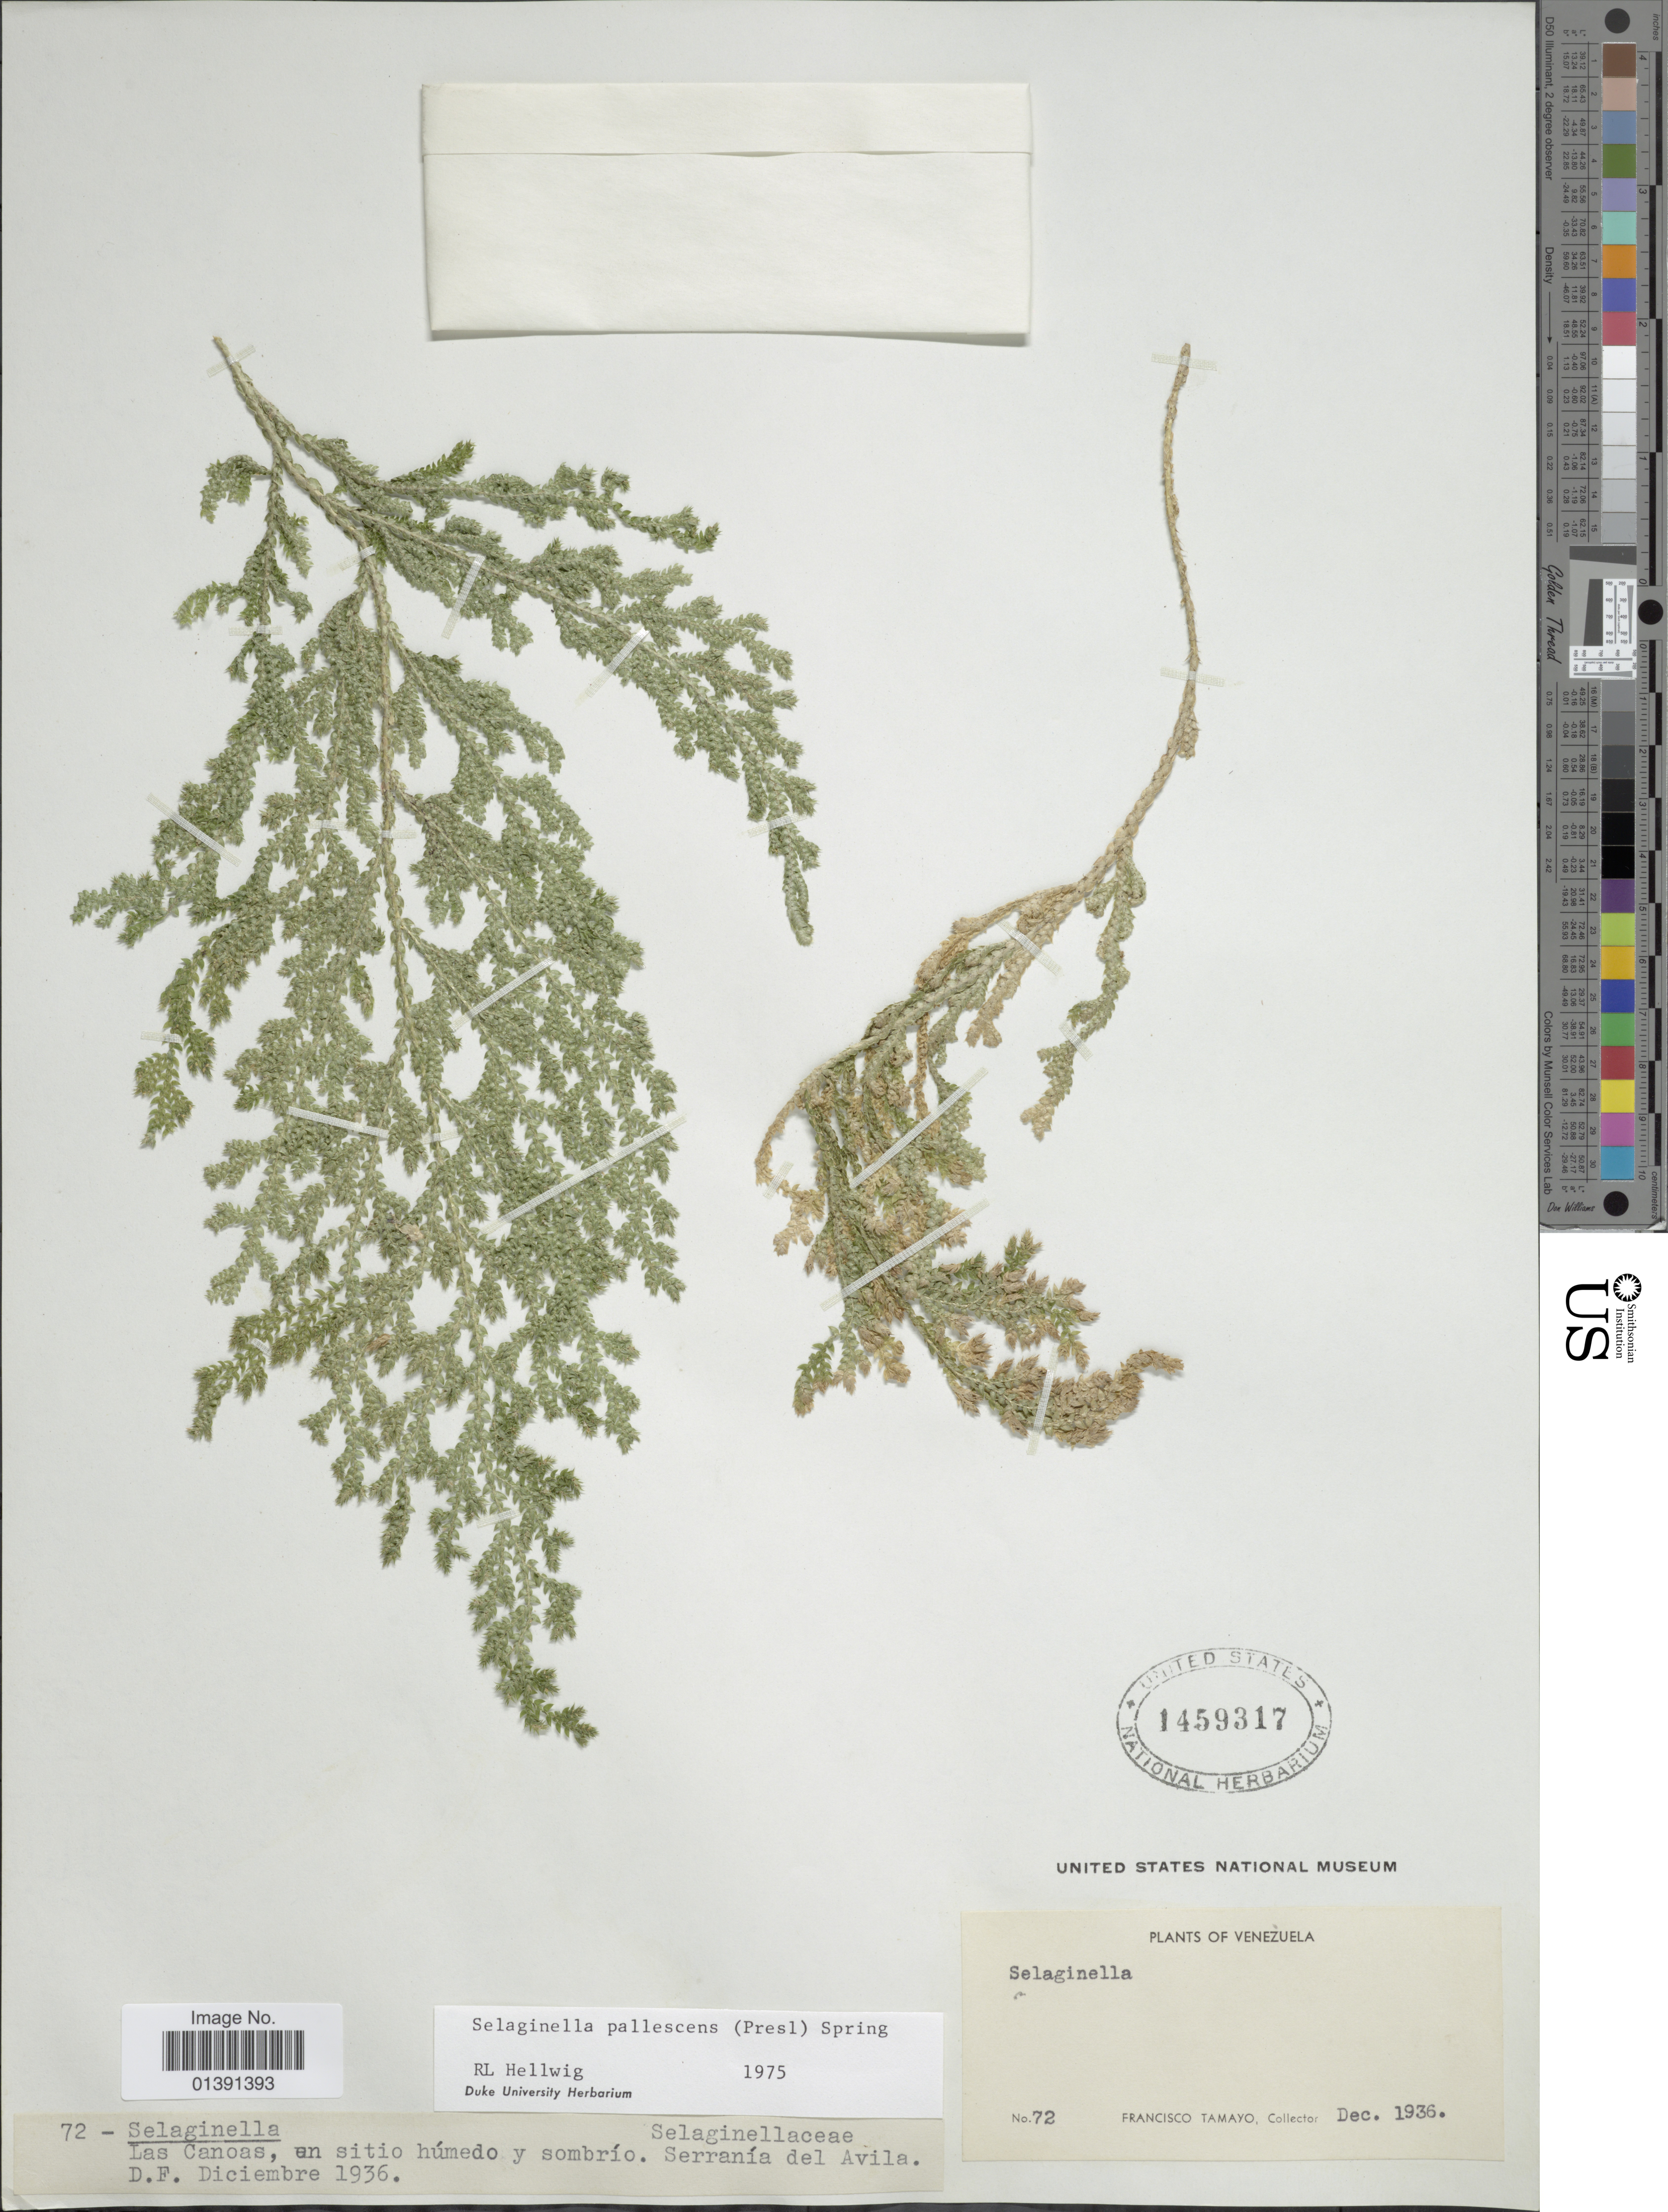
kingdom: Plantae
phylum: Tracheophyta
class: Lycopodiopsida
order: Selaginellales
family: Selaginellaceae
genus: Selaginella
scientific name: Selaginella pallescens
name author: (C. Presl) Spring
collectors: F. Tamayo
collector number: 72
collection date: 1936-12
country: Venezuela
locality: Las Canoas, un sitio húmedo y sombrío, Serrania del Avila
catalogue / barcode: US 1459317